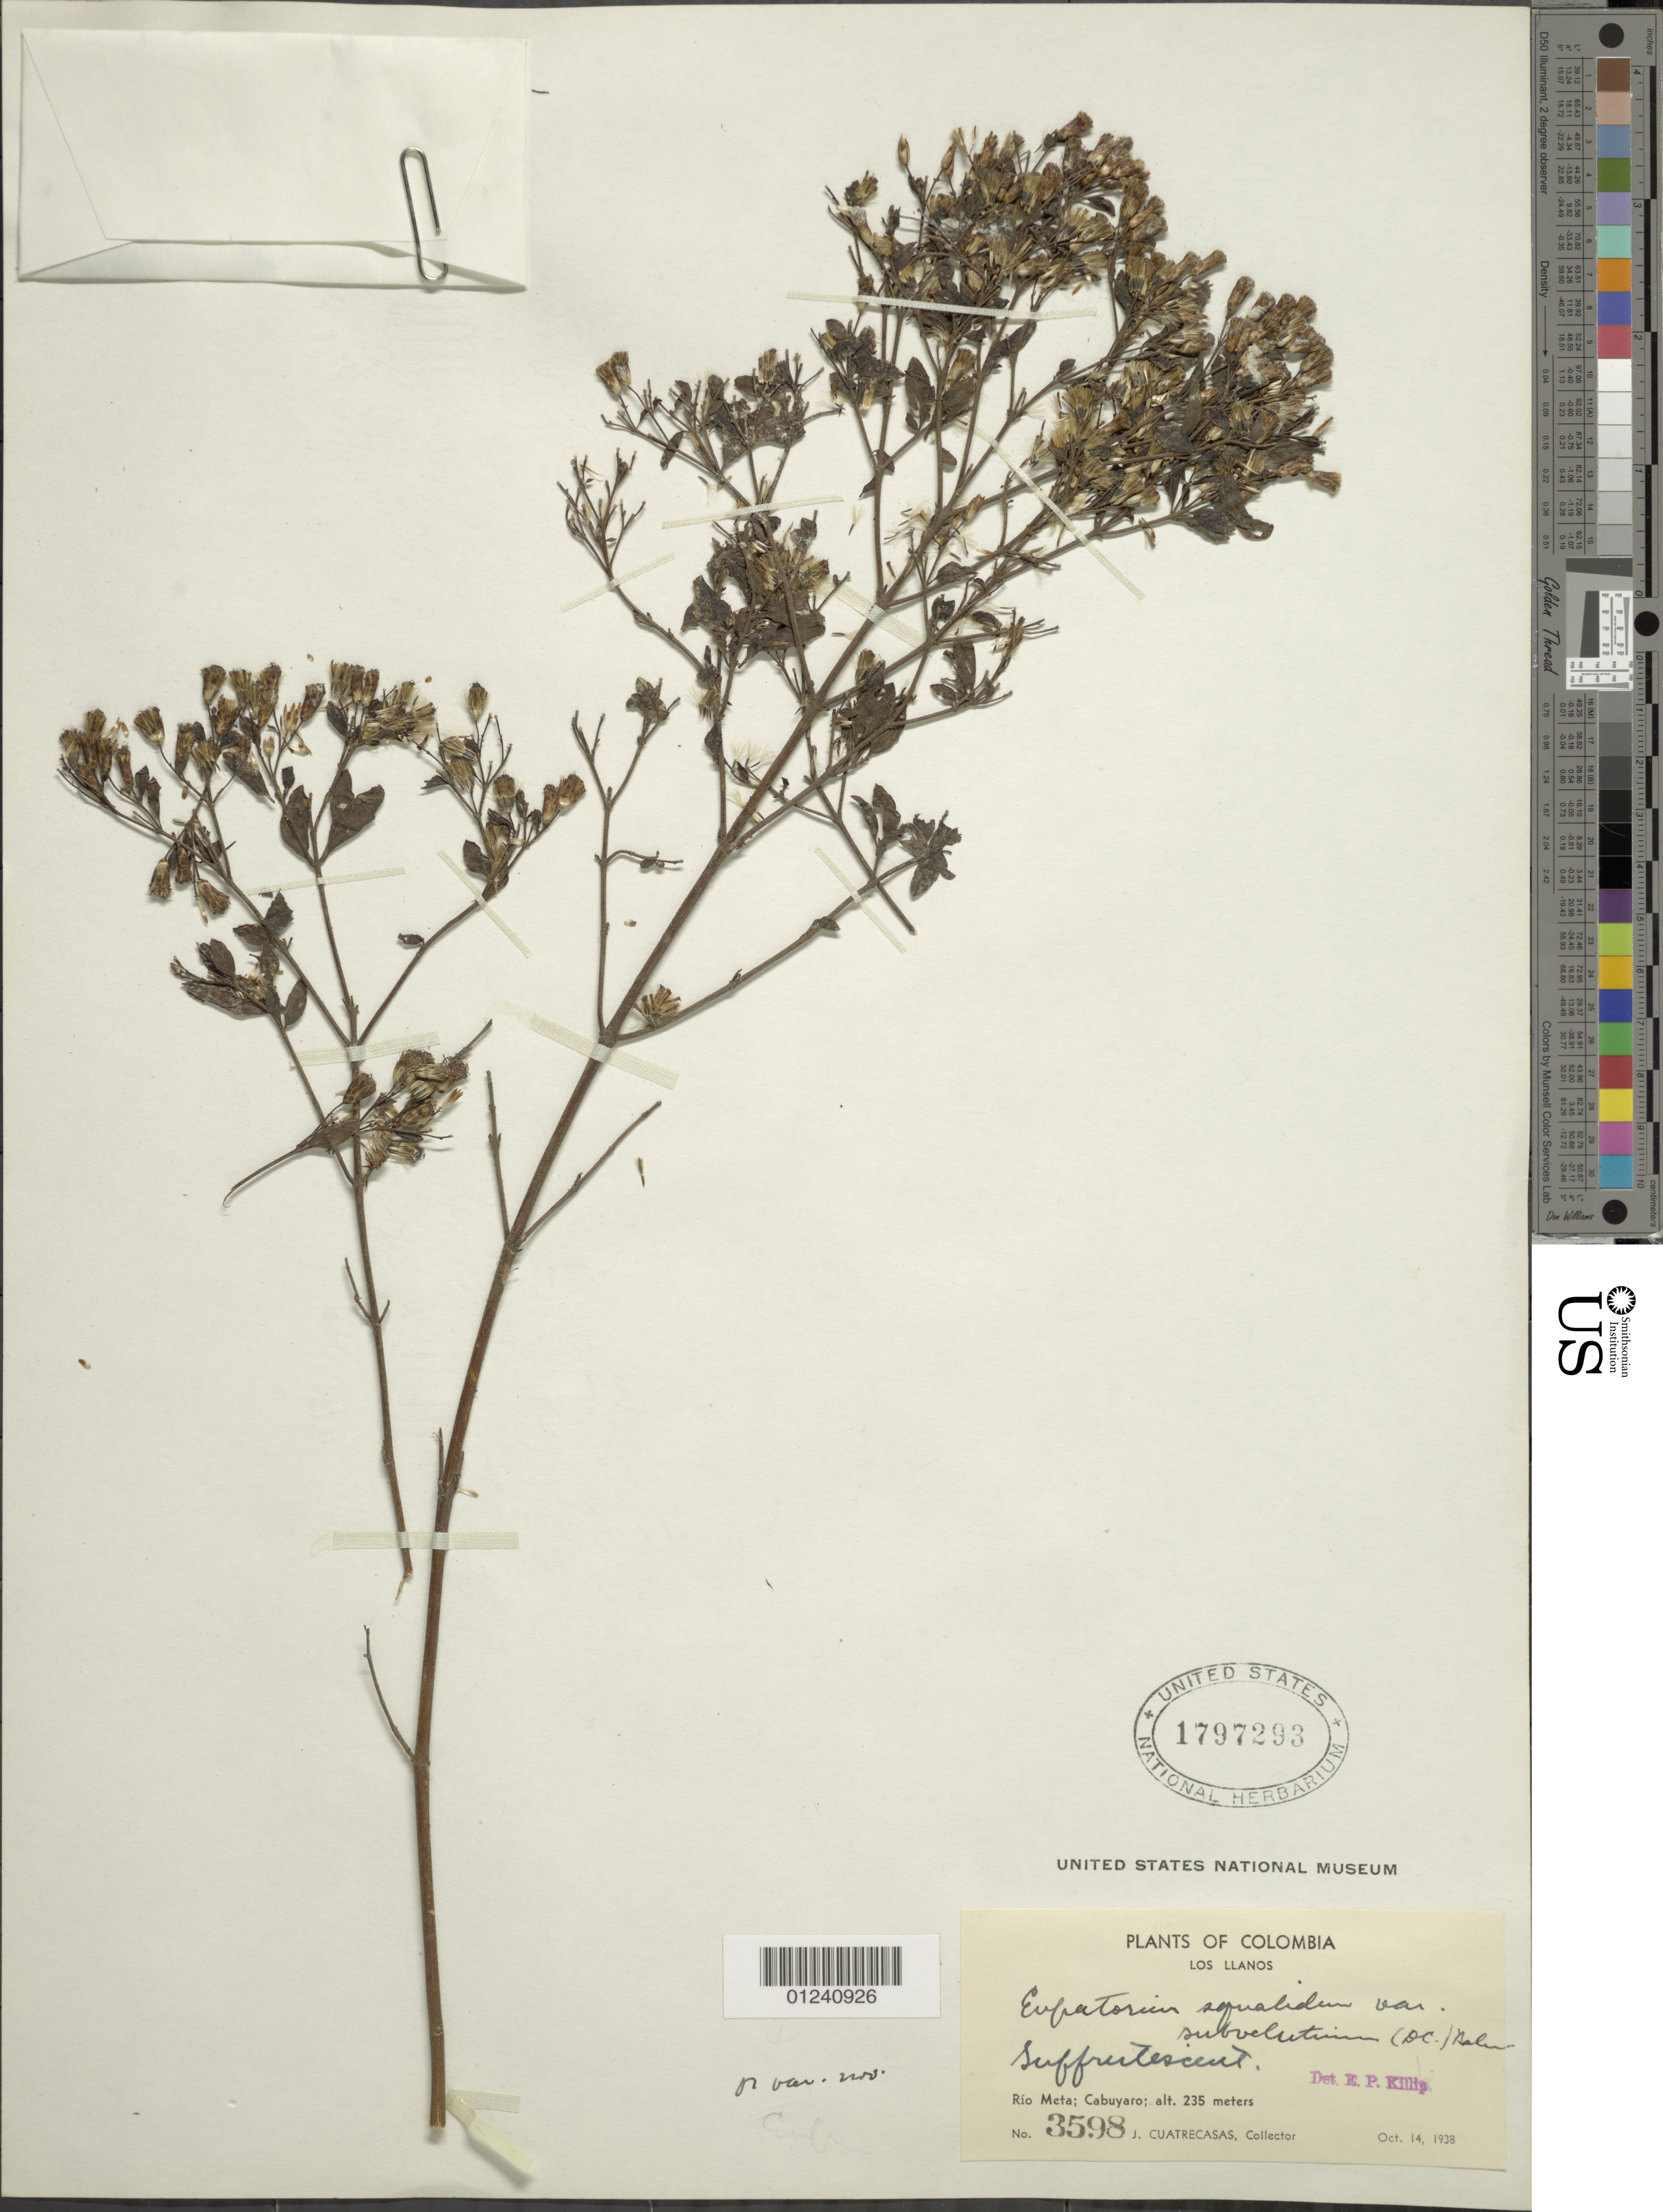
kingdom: Plantae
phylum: Tracheophyta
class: Magnoliopsida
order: Asterales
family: Asteraceae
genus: Chromolaena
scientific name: Chromolaena squalida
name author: (DC.) R.M. King & H. Rob.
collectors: J. Cuatrecasas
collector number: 3598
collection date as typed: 14 Oct 1938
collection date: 1938-10-14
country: Colombia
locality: Rio Meta; Cabuyaro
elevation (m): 235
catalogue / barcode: US 1797293